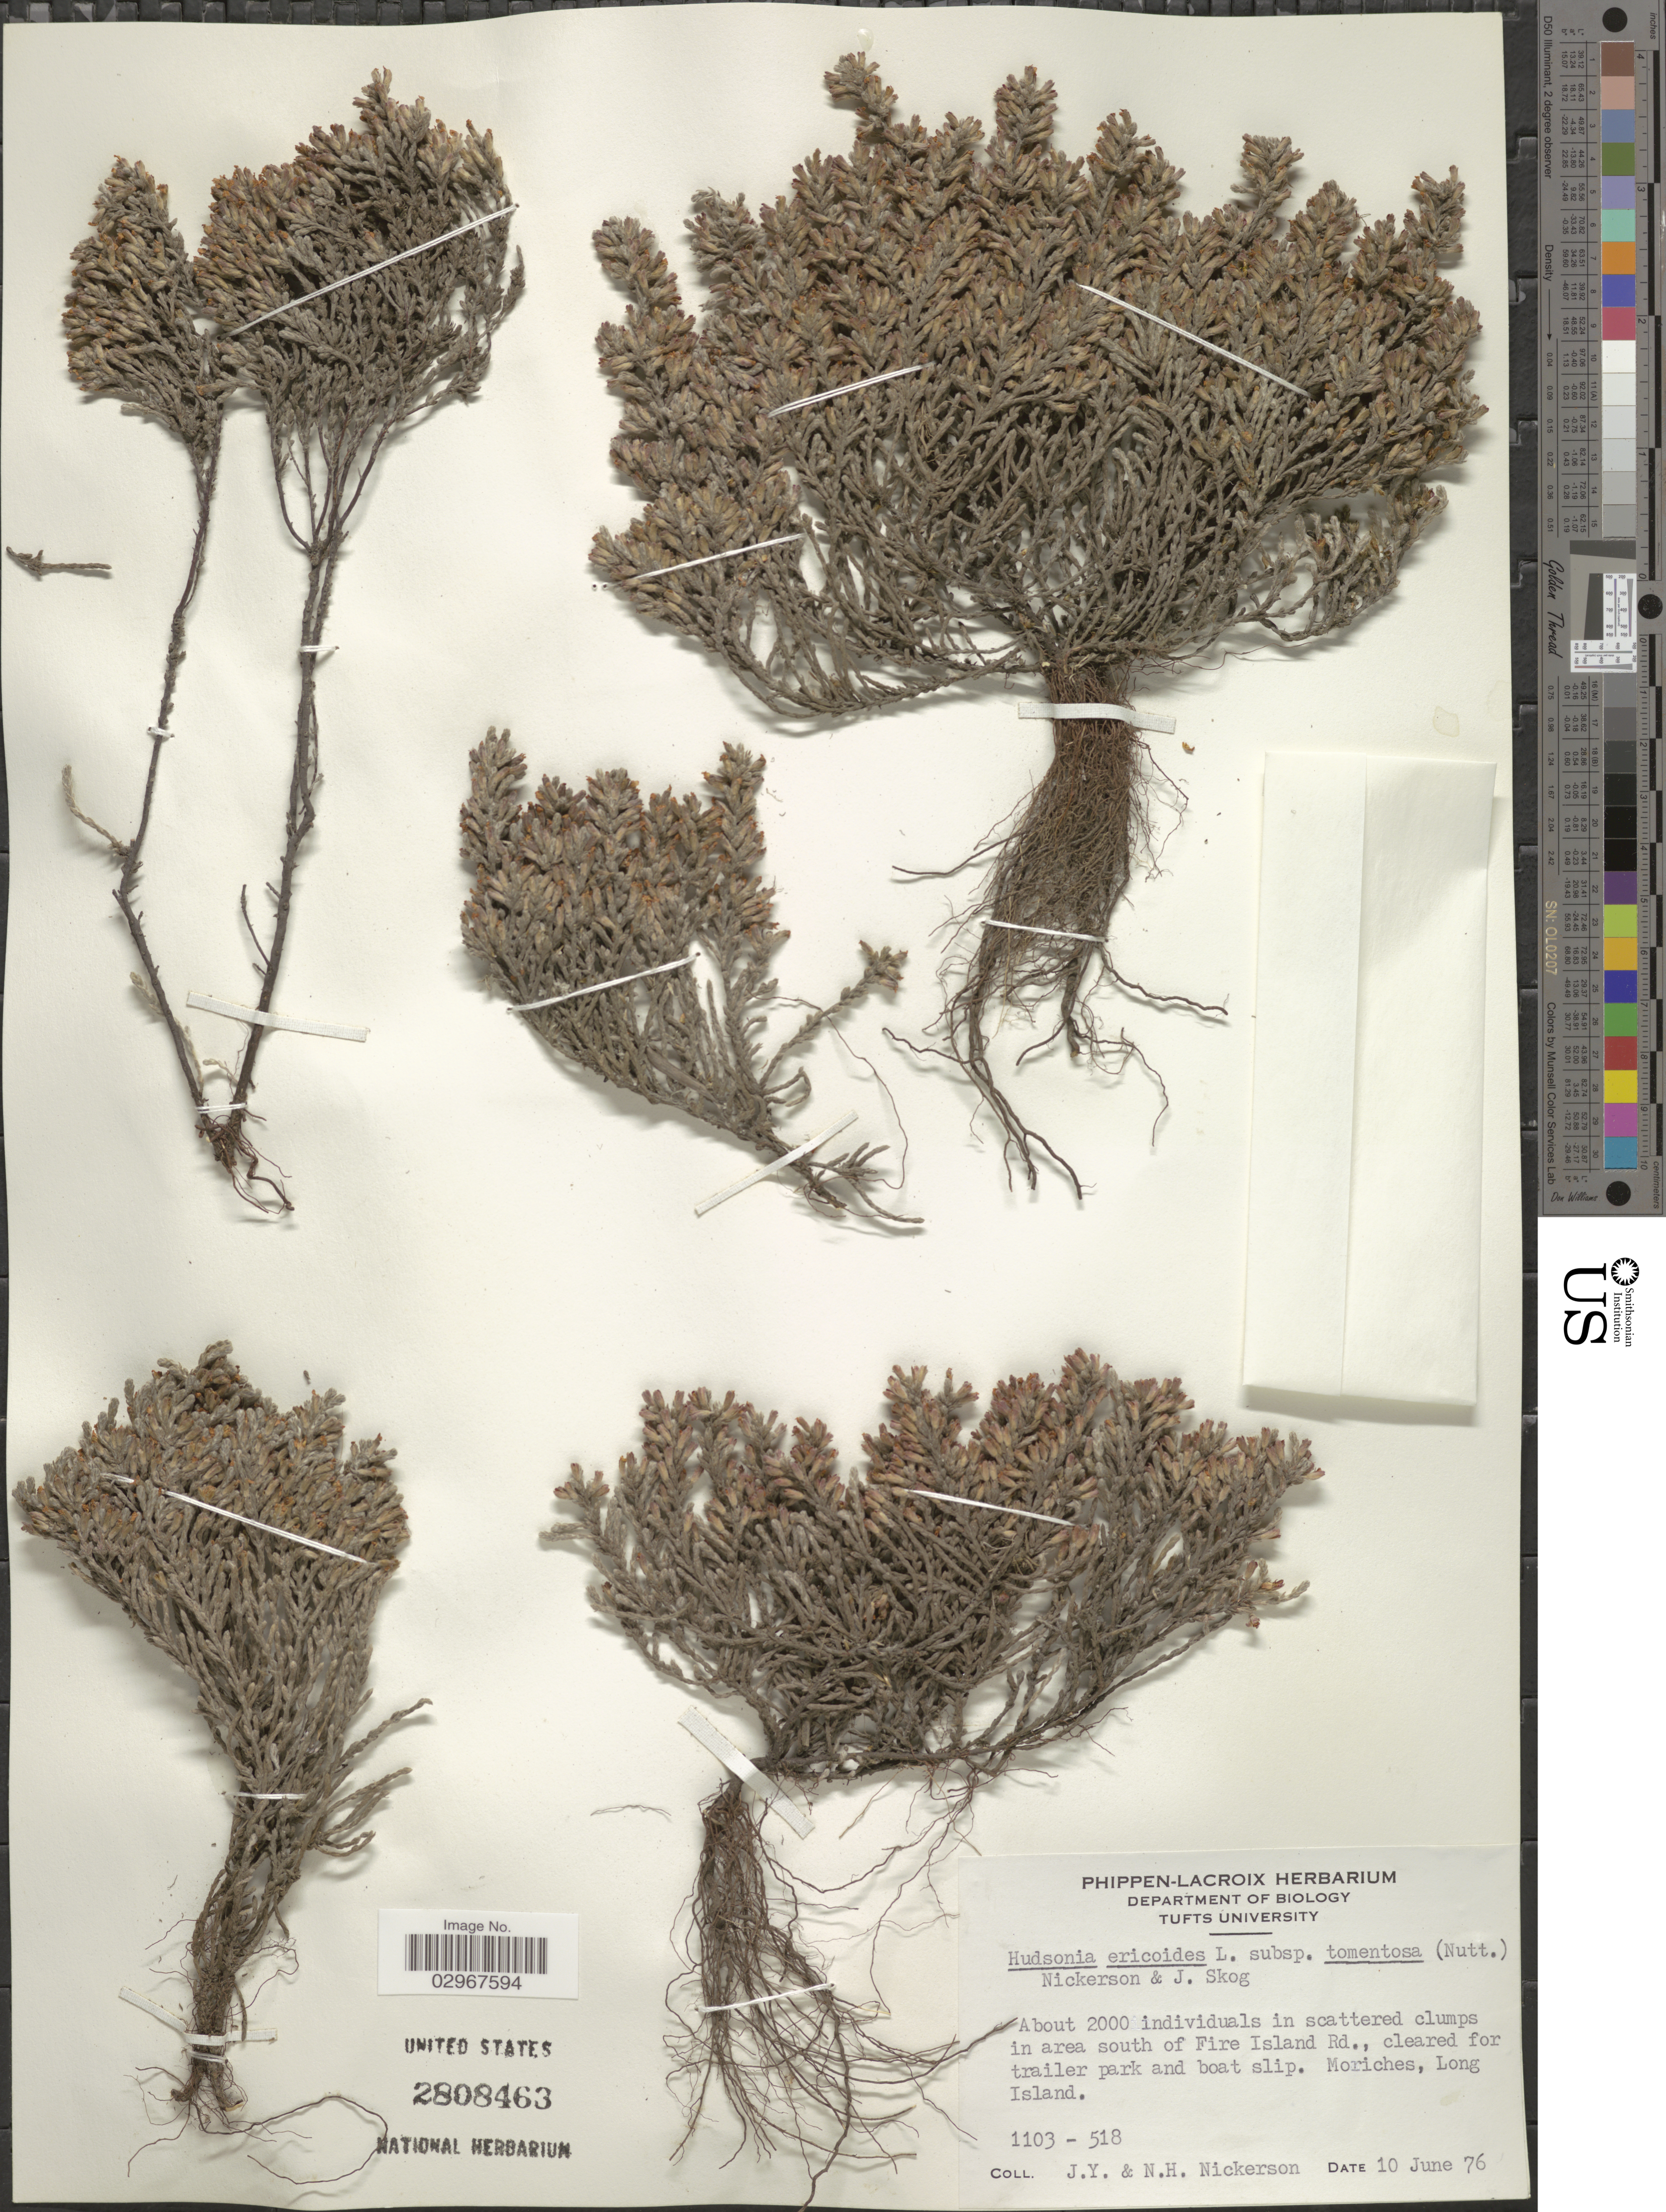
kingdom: Plantae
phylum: Tracheophyta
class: Magnoliopsida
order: Malvales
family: Cistaceae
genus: Hudsonia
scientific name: Hudsonia tomentosa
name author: Nutt.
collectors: N. Nickerson & N. Nickerson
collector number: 1103-518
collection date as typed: Transcribed d/m/y: 10/6/76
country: United States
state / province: New York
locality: In area south of Fire Island Rd., cleared for trailer park and boat slip. Moriches, Long Island.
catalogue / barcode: US 2808463